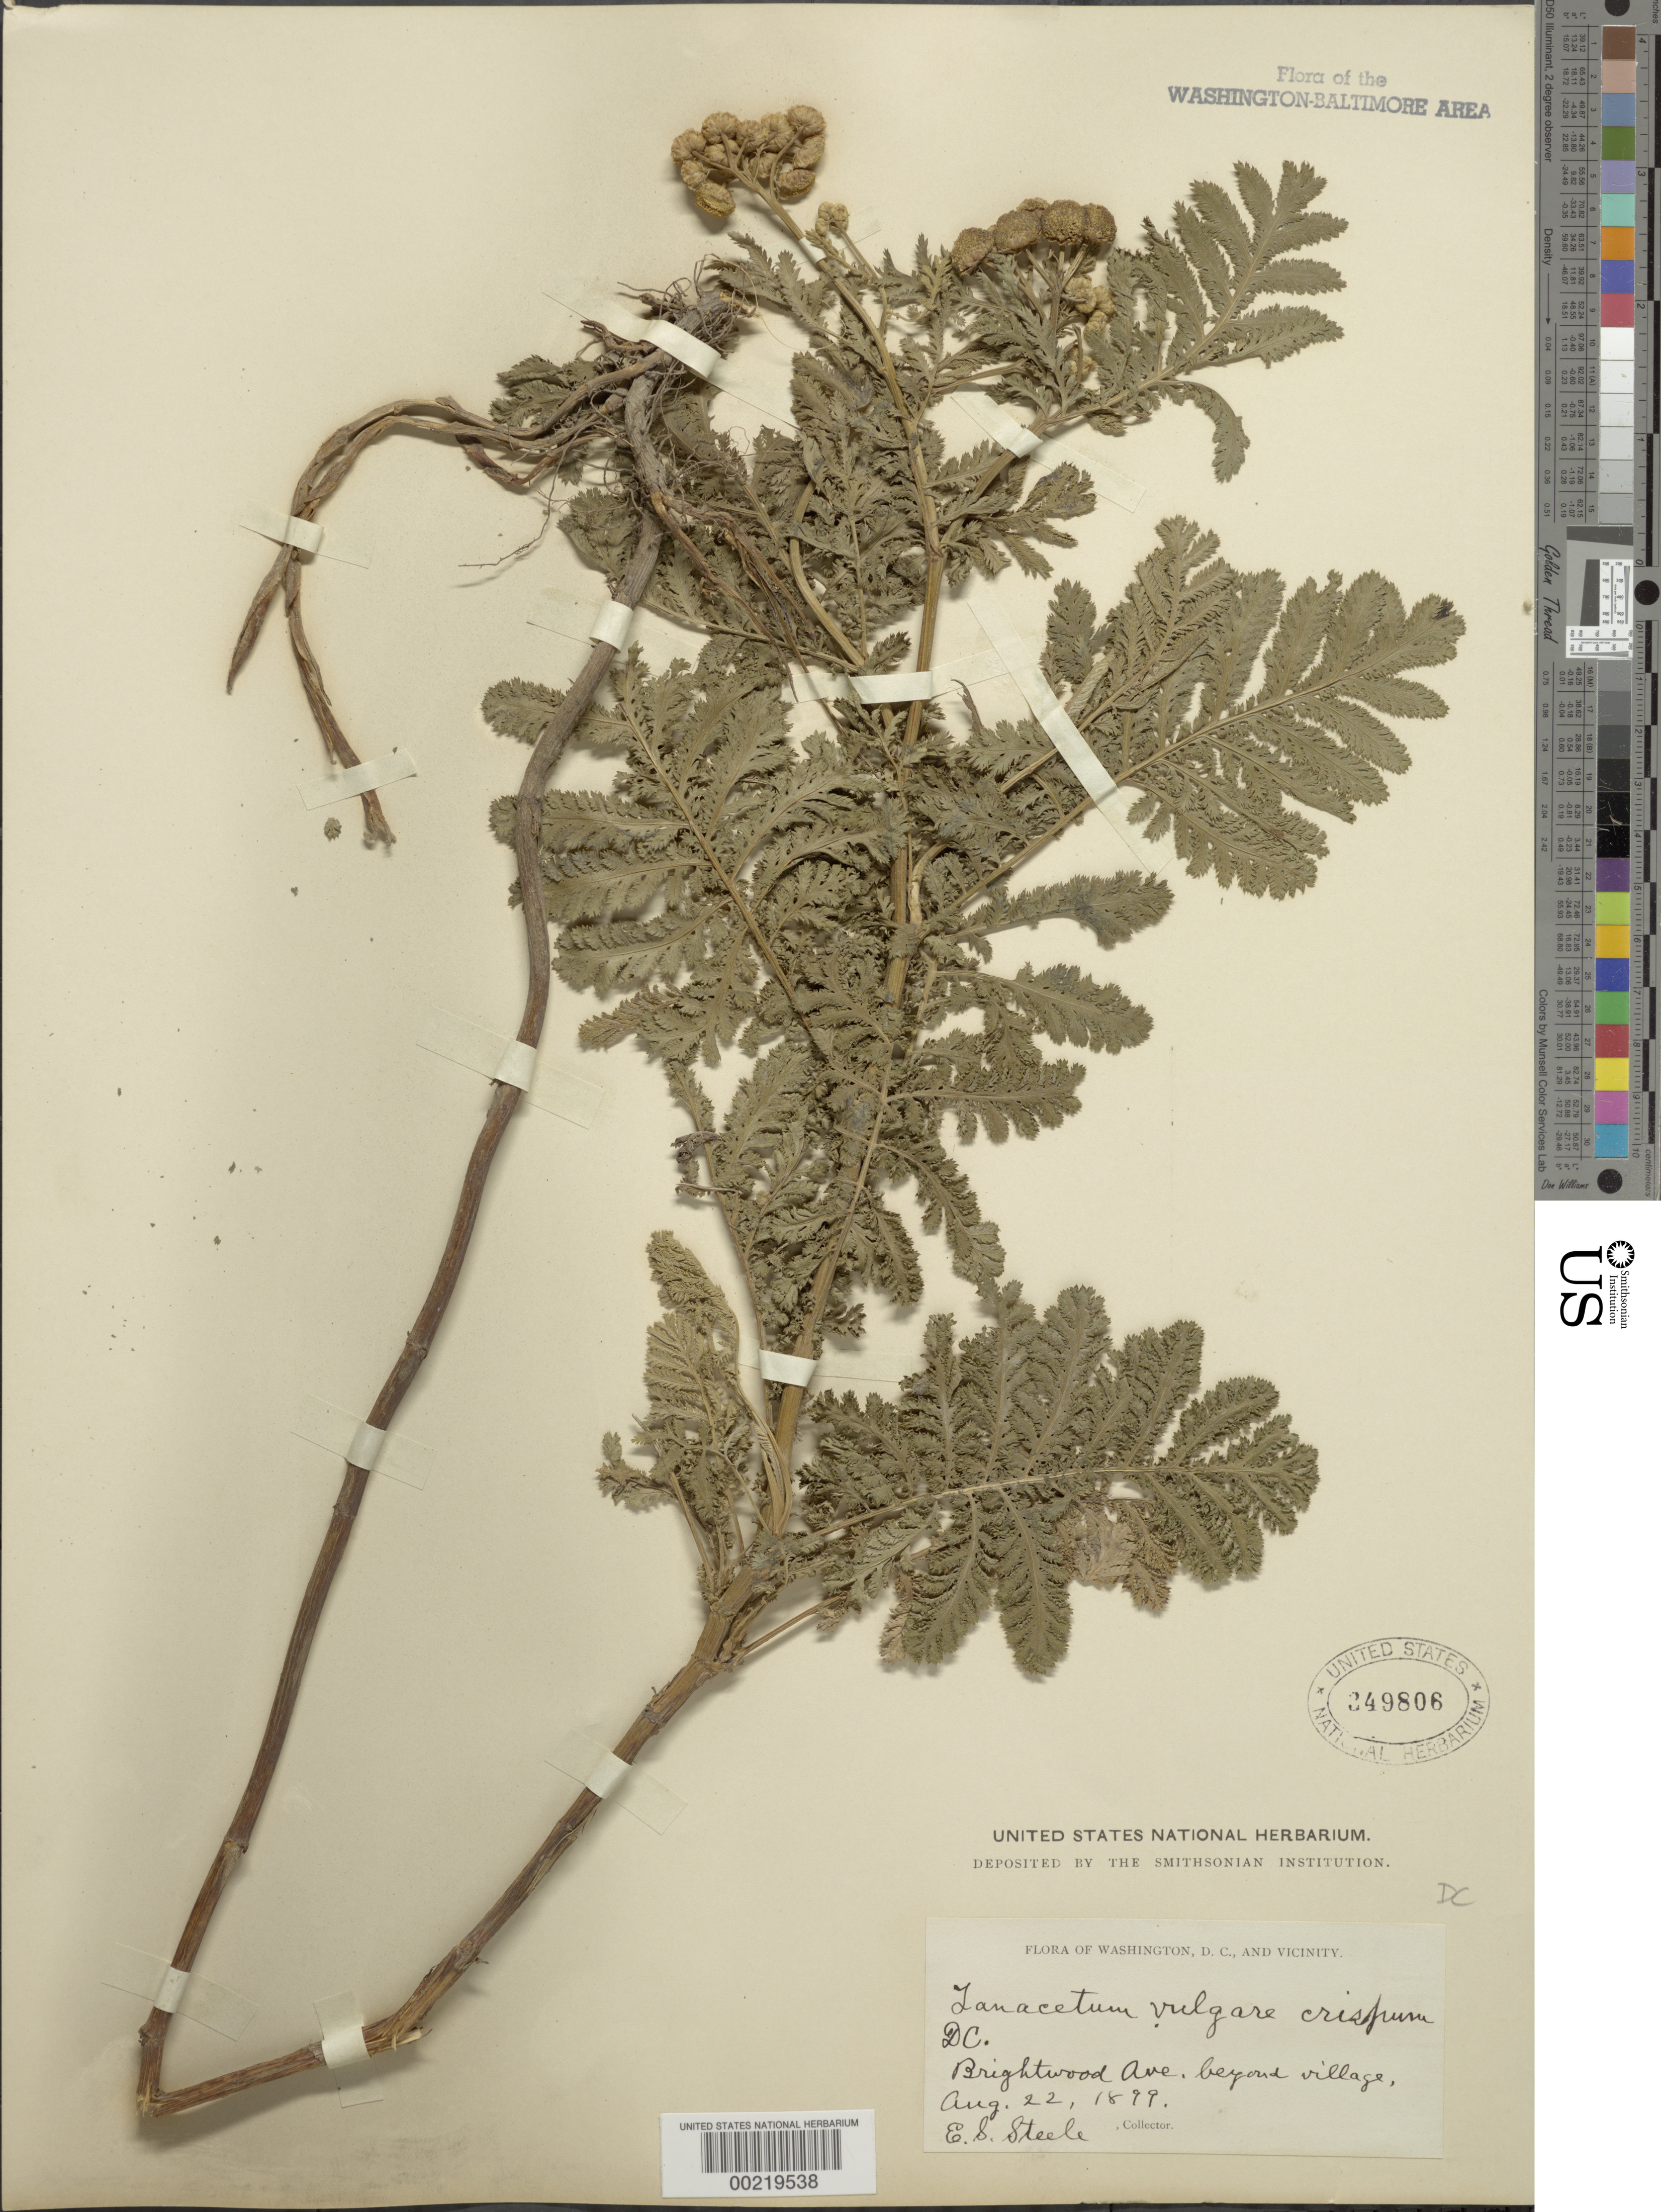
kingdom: Plantae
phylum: Tracheophyta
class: Magnoliopsida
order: Asterales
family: Asteraceae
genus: Tanacetum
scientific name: Tanacetum vulgare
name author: L.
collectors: E. Steele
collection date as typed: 22 Aug 1899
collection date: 1899-08-22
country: United States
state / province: District of Columbia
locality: Brightwood Ave.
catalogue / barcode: US 349806